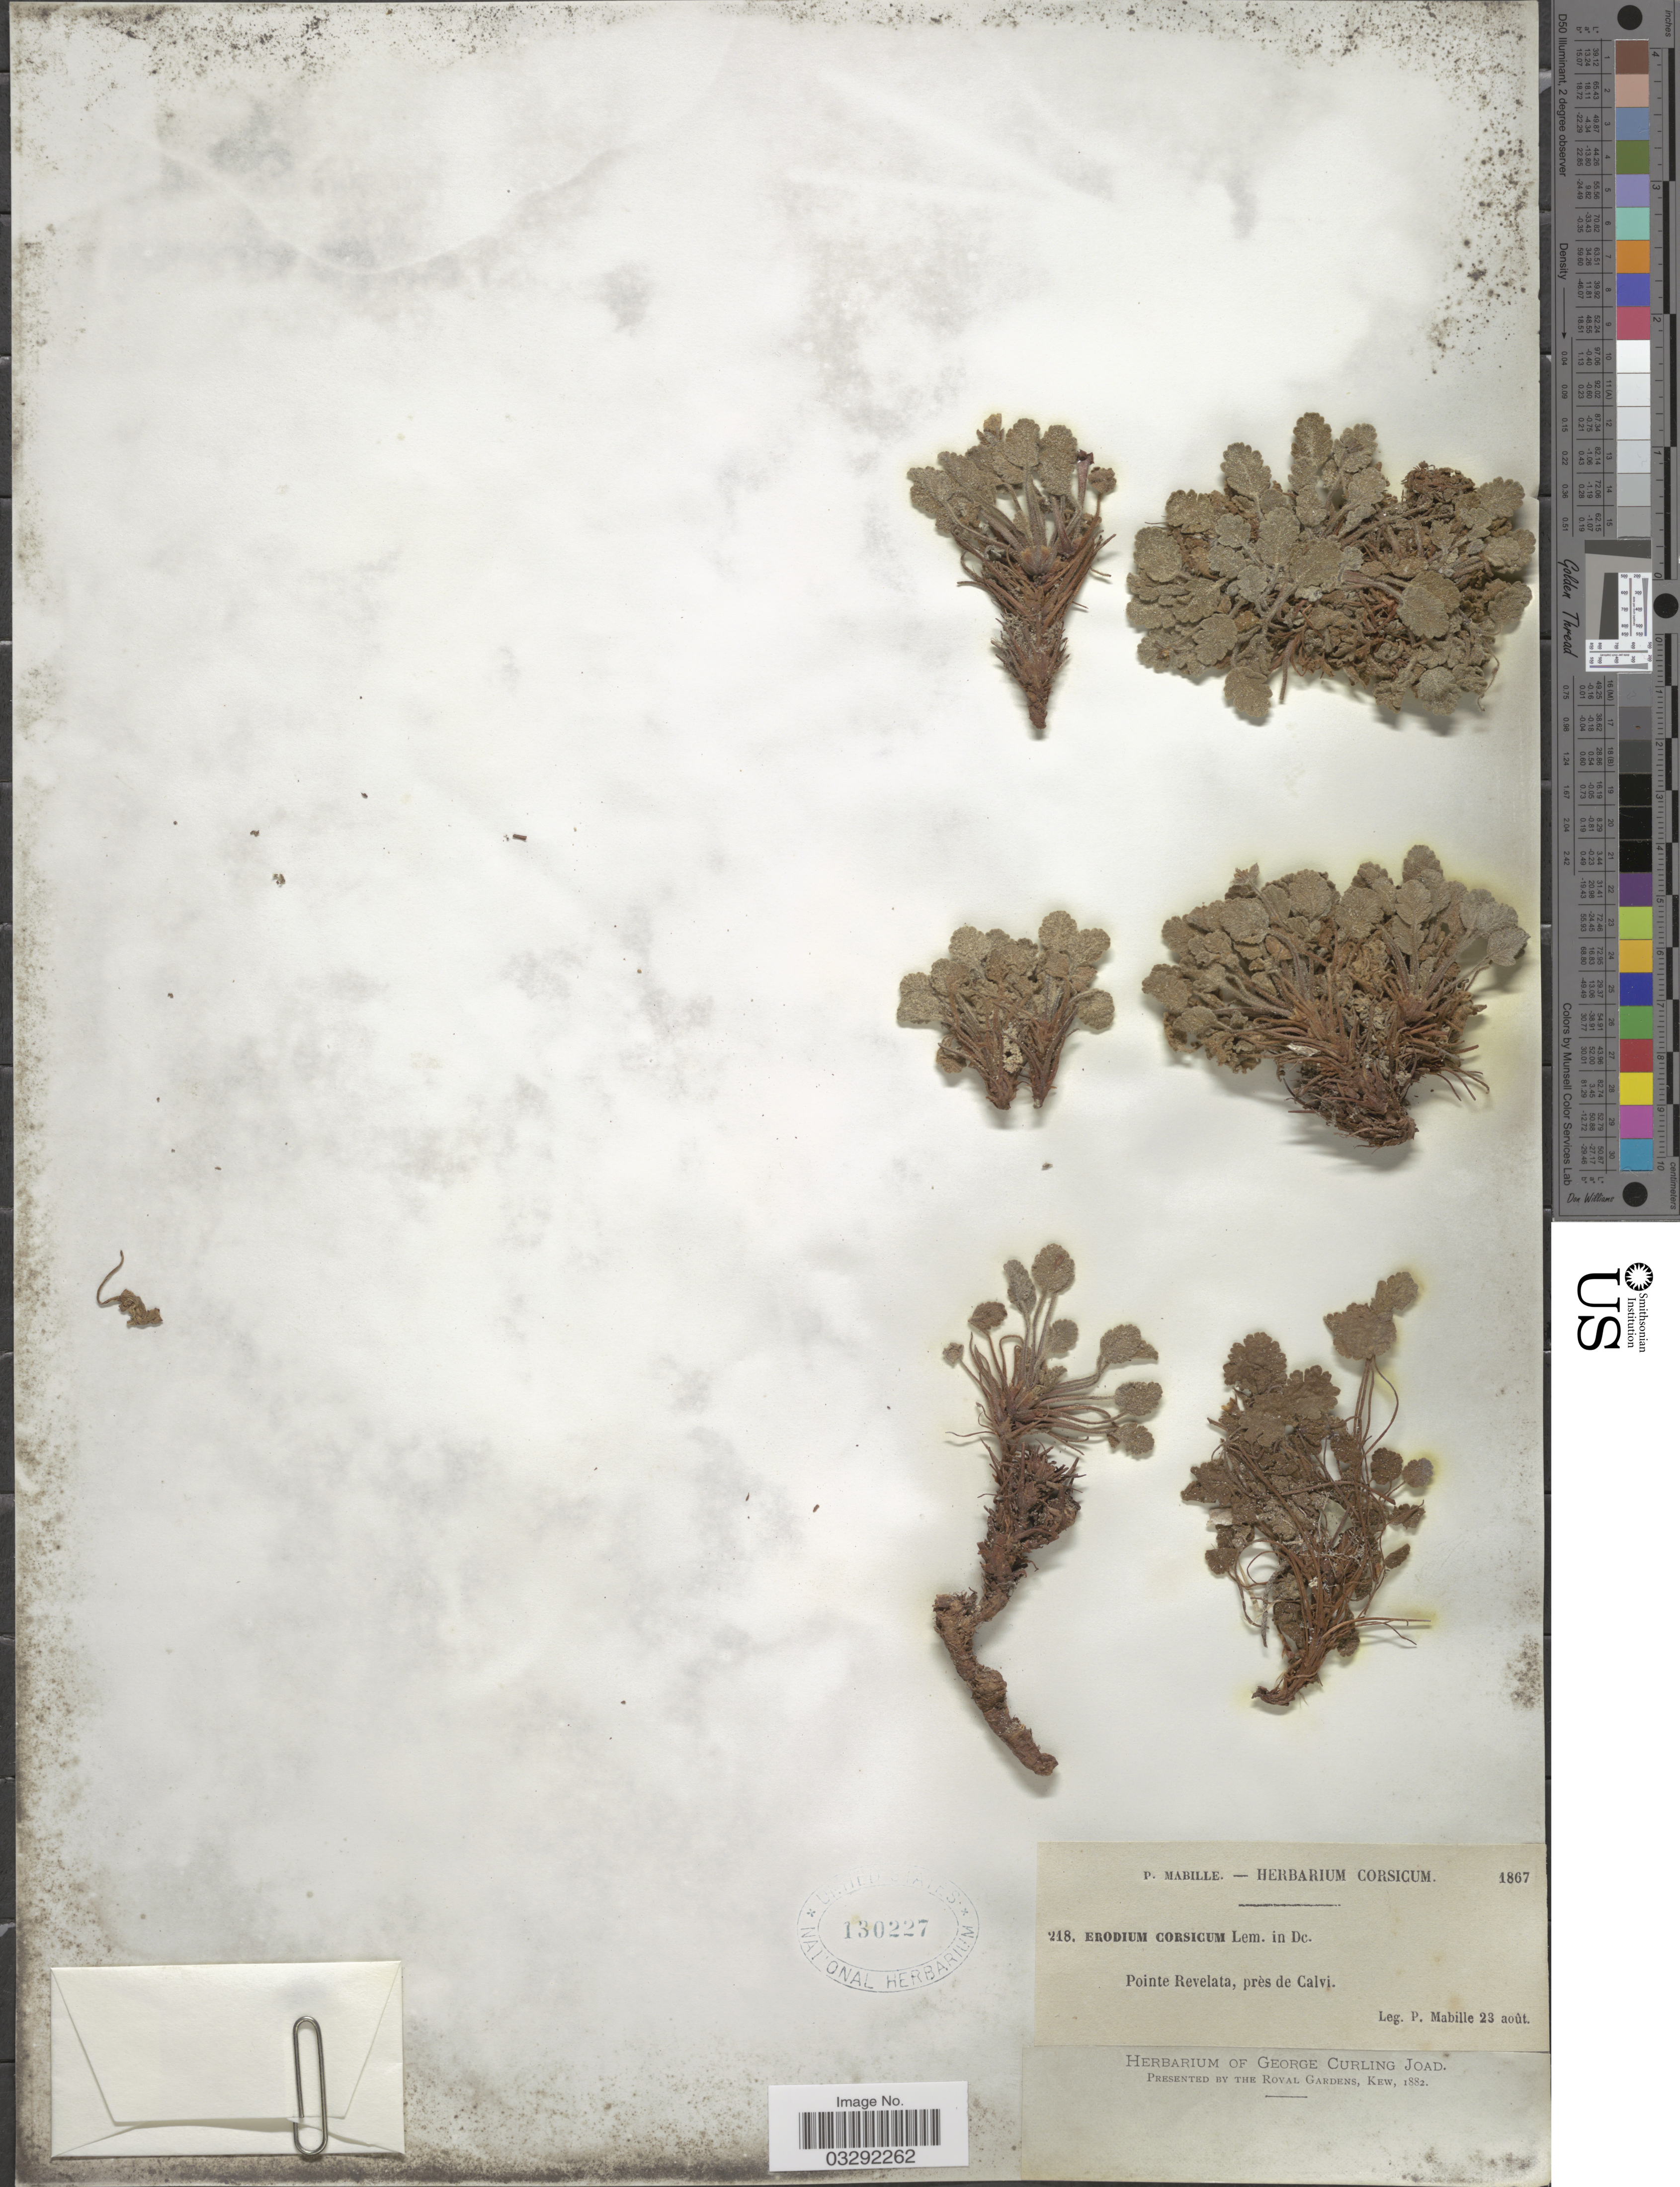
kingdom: Plantae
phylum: Tracheophyta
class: Magnoliopsida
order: Geraniales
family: Geraniaceae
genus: Erodium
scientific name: Erodium corsicum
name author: Léman ex DC.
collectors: P. Mabille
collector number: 218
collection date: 1867-08-23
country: France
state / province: Corsica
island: Corse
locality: Pointe Revelata, près de Calvi.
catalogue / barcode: US 130227